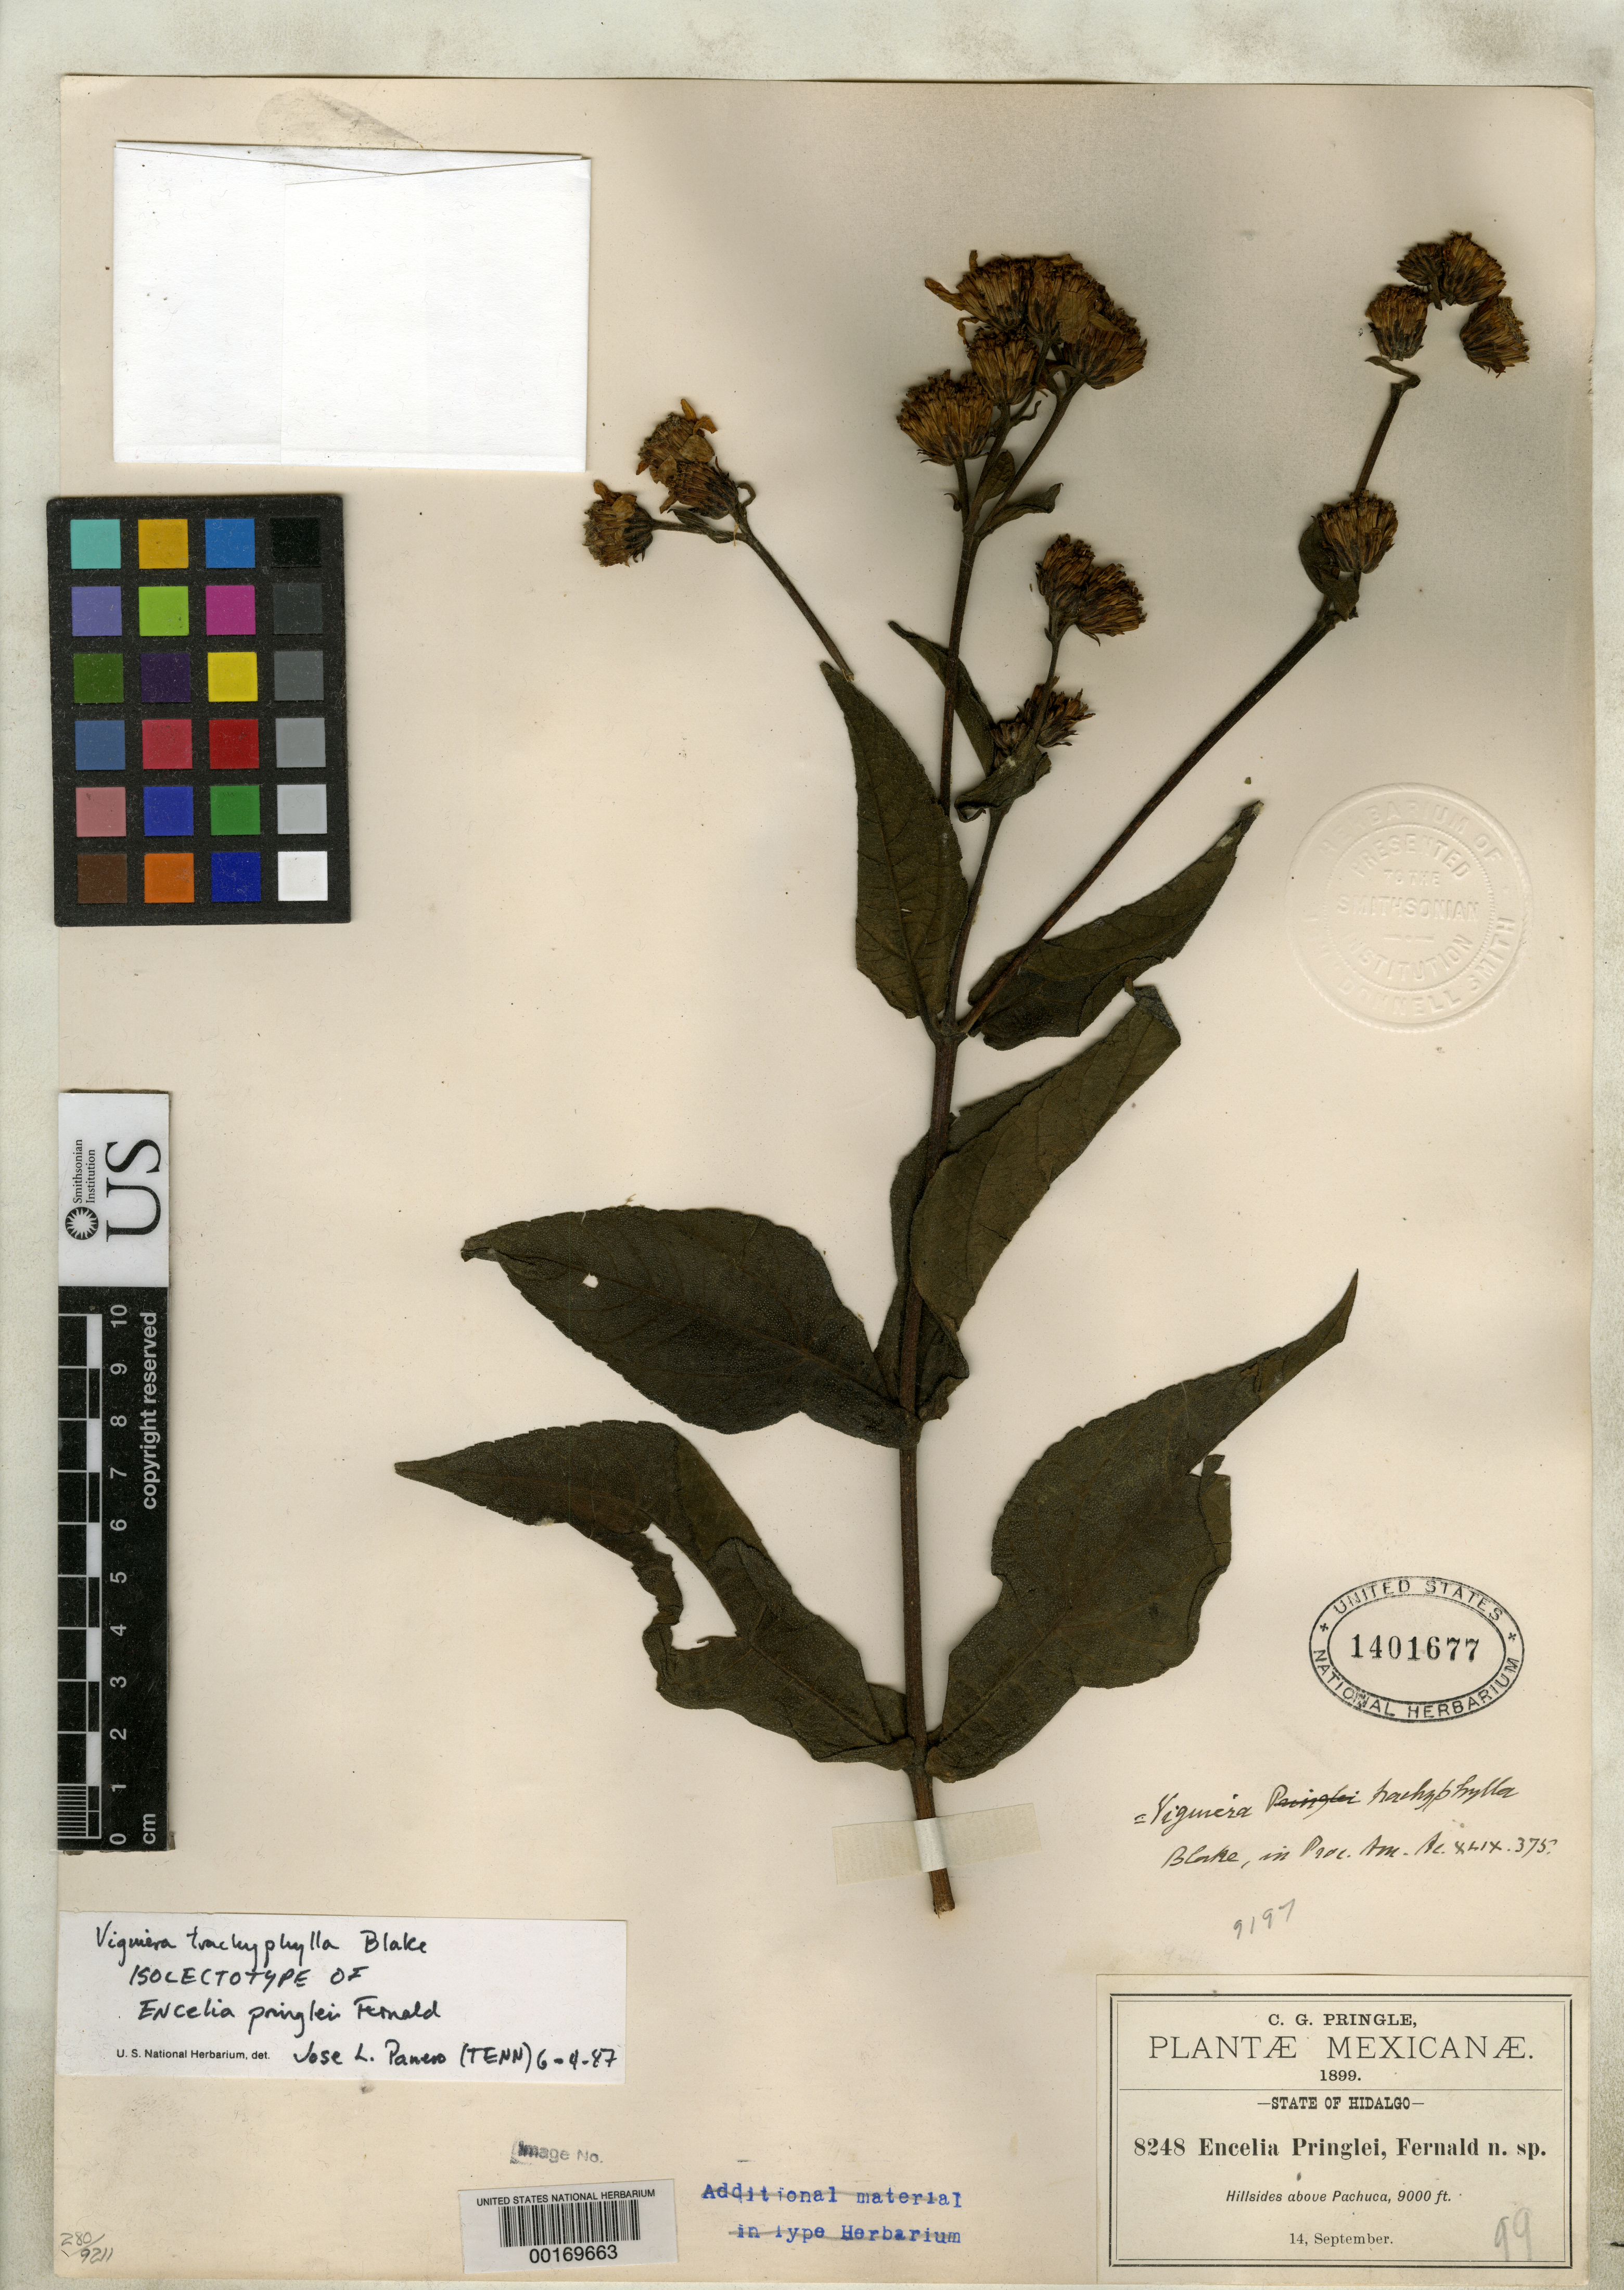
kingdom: Plantae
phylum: Tracheophyta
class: Magnoliopsida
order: Asterales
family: Asteraceae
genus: Encelia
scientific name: Encelia pringlei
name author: Fernald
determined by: Panero, J. L.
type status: Isotype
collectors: C. G. Pringle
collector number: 8248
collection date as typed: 14 Sep 1899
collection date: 1899-09-14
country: Mexico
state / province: Hidalgo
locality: Hillsides above Pachuca.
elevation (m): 2743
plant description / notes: Annotated by J.L. Panero (1987) as "isolectotype" and lectotypified (with lecto at MEXU), Syst. Bot. 13:384 (1988), probably superfluously; HUH online records indicate a single sheet at GH as "holotype".; Also a type of Viguiera trachyphylla S.F. Blake, nom. nov.; Specimen ex John Donnell Smith herbarium.; Non Viguiera pringlei Rob. & Greenm. (1894). Annotated by J.L. Panero (1987) as "isolectotype" and lectotypified (with lecto at MEXU), Syst. Bot. 13:384 (1988), probably superfluously; HUH online records indicate a single sheet at GH as "holotype".; Also a type of Encelia pringlei Fernald.; Specimen ex John Donnell Smith herbarium.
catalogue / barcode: US 1401677